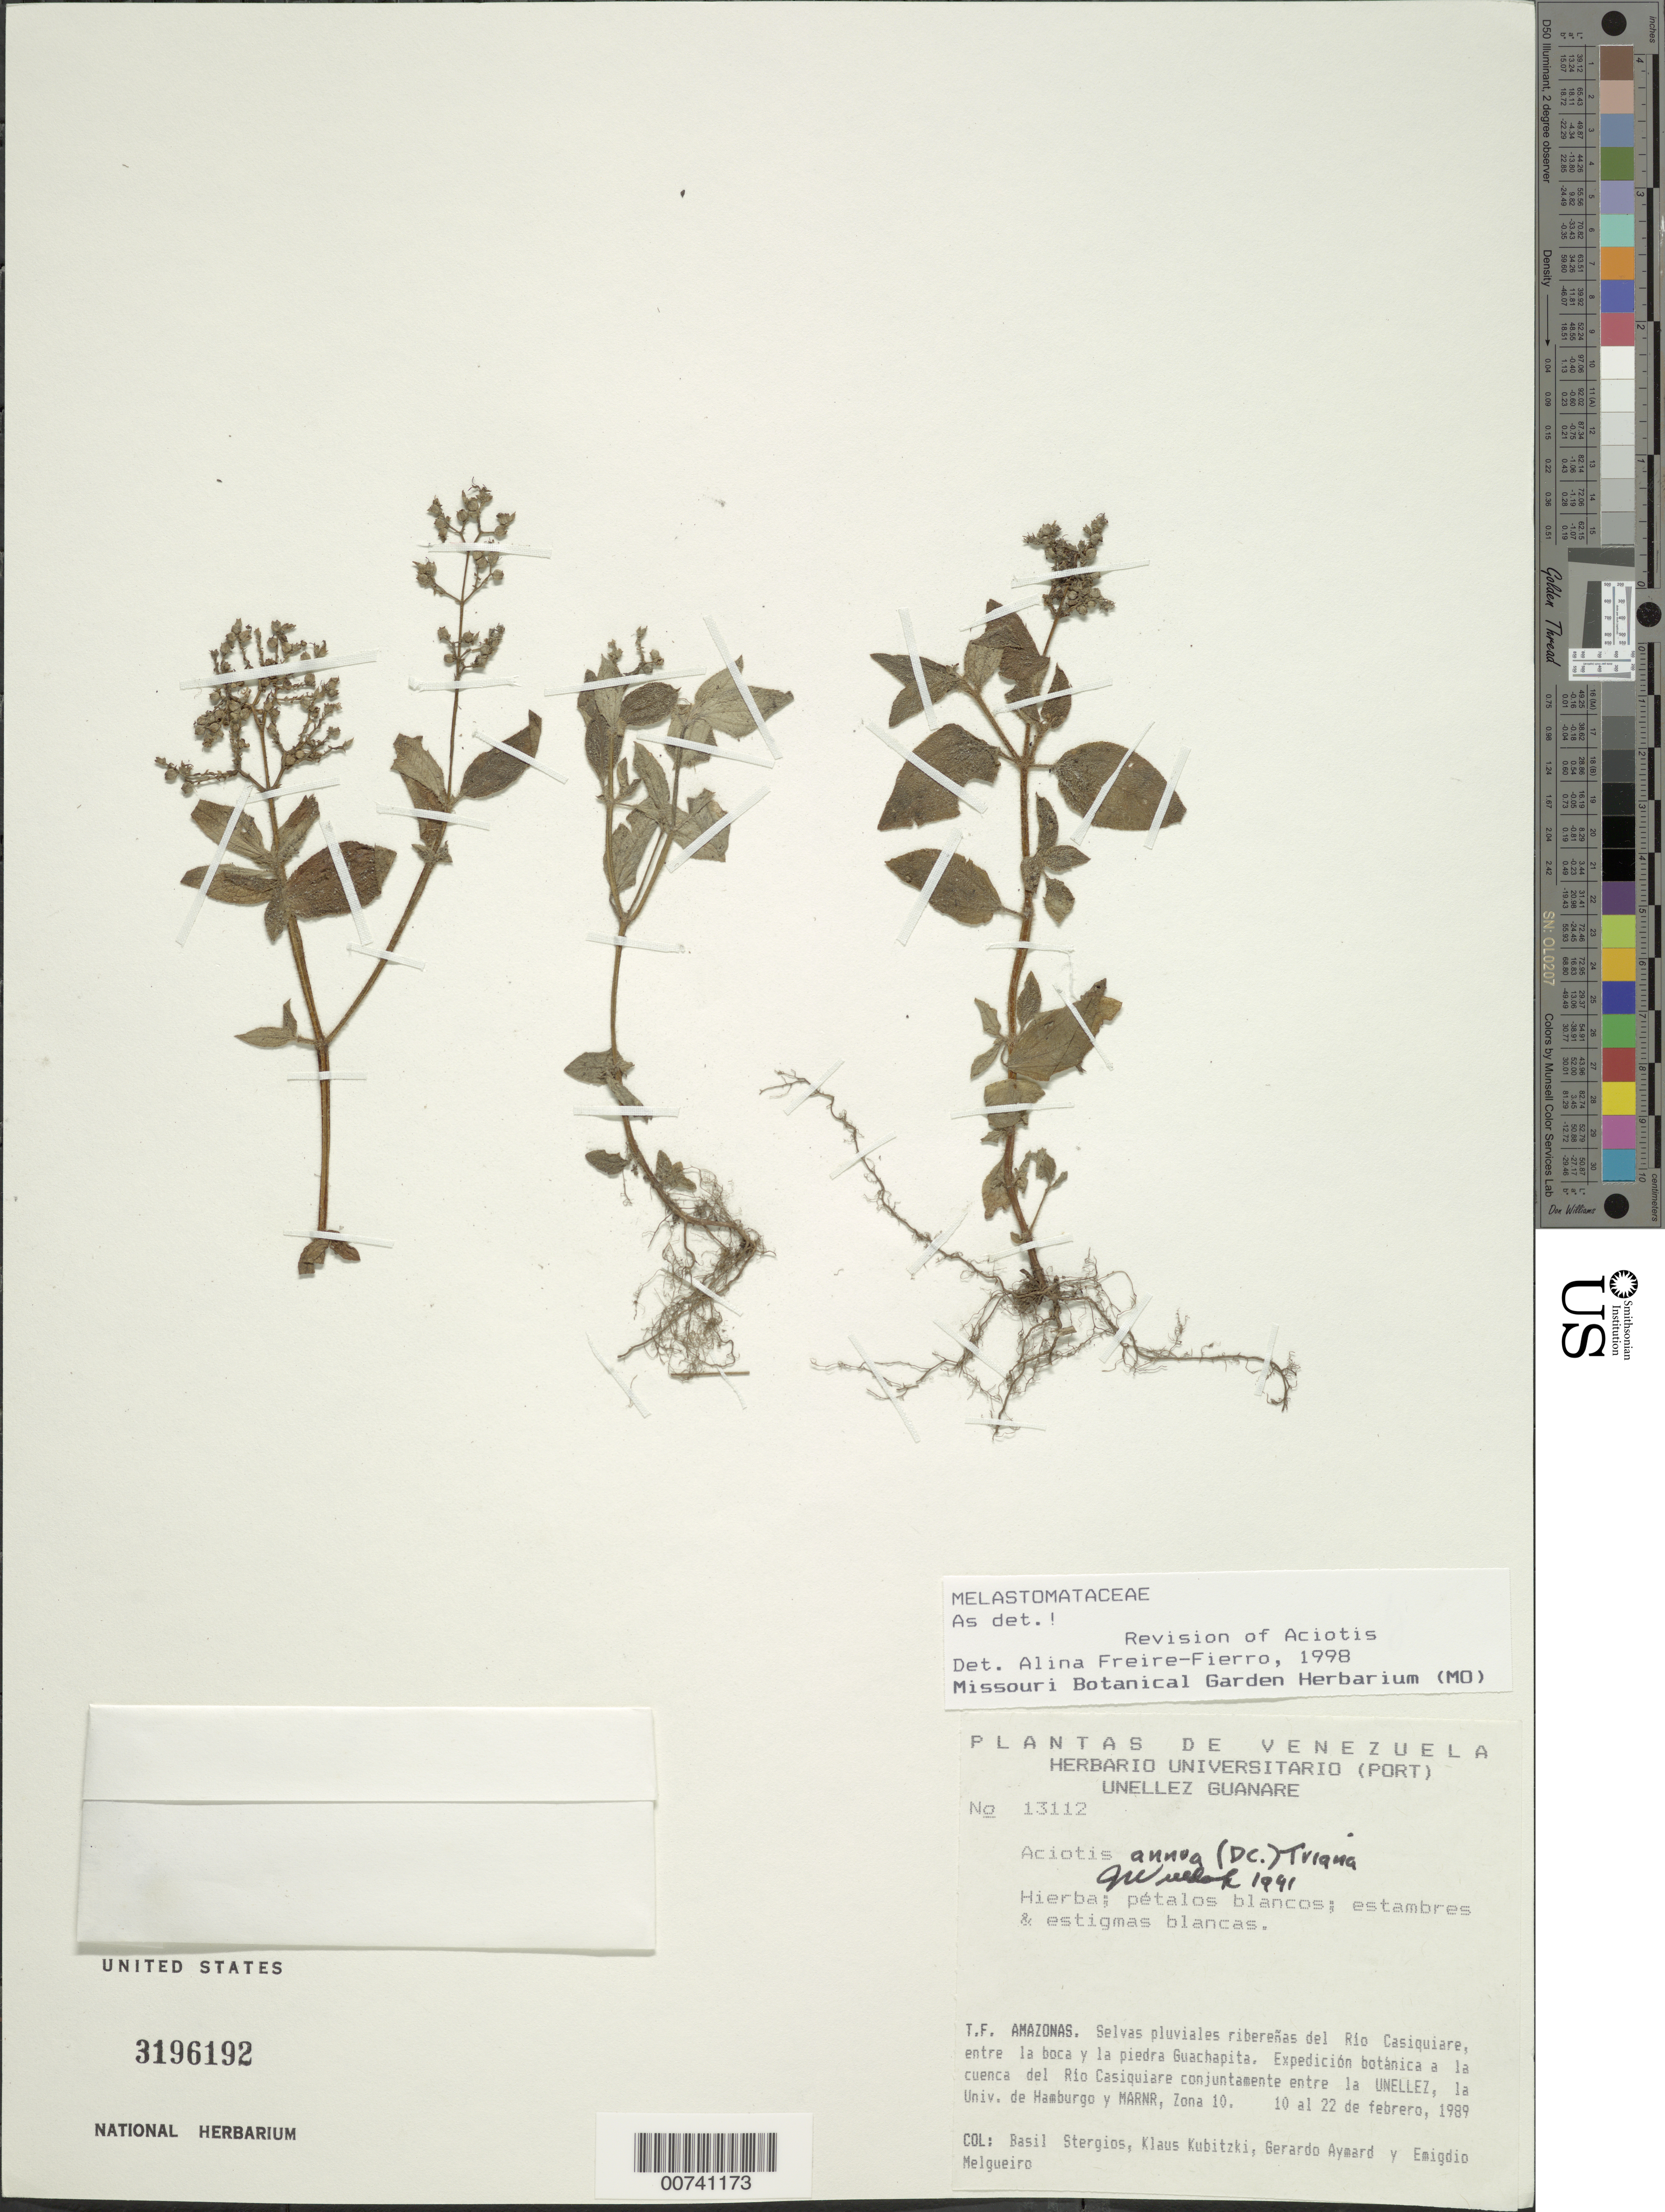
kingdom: Plantae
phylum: Tracheophyta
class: Magnoliopsida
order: Myrtales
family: Melastomataceae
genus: Aciotis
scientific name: Aciotis annua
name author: (Mart. ex DC.) Triana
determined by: Freire-Fierro, A.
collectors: B. G. Stergios, K. Kubitzki, G. A. Aymard & E. Melgueiro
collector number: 13112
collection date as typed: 10-Feb-89 to 22-Feb-89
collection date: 1989-02-10/1989-02-22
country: Venezuela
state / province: Amazonas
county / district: Río Negro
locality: Río Casiquiare, Guachapita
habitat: Selvas pluviales riberenas del río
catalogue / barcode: US 3196192